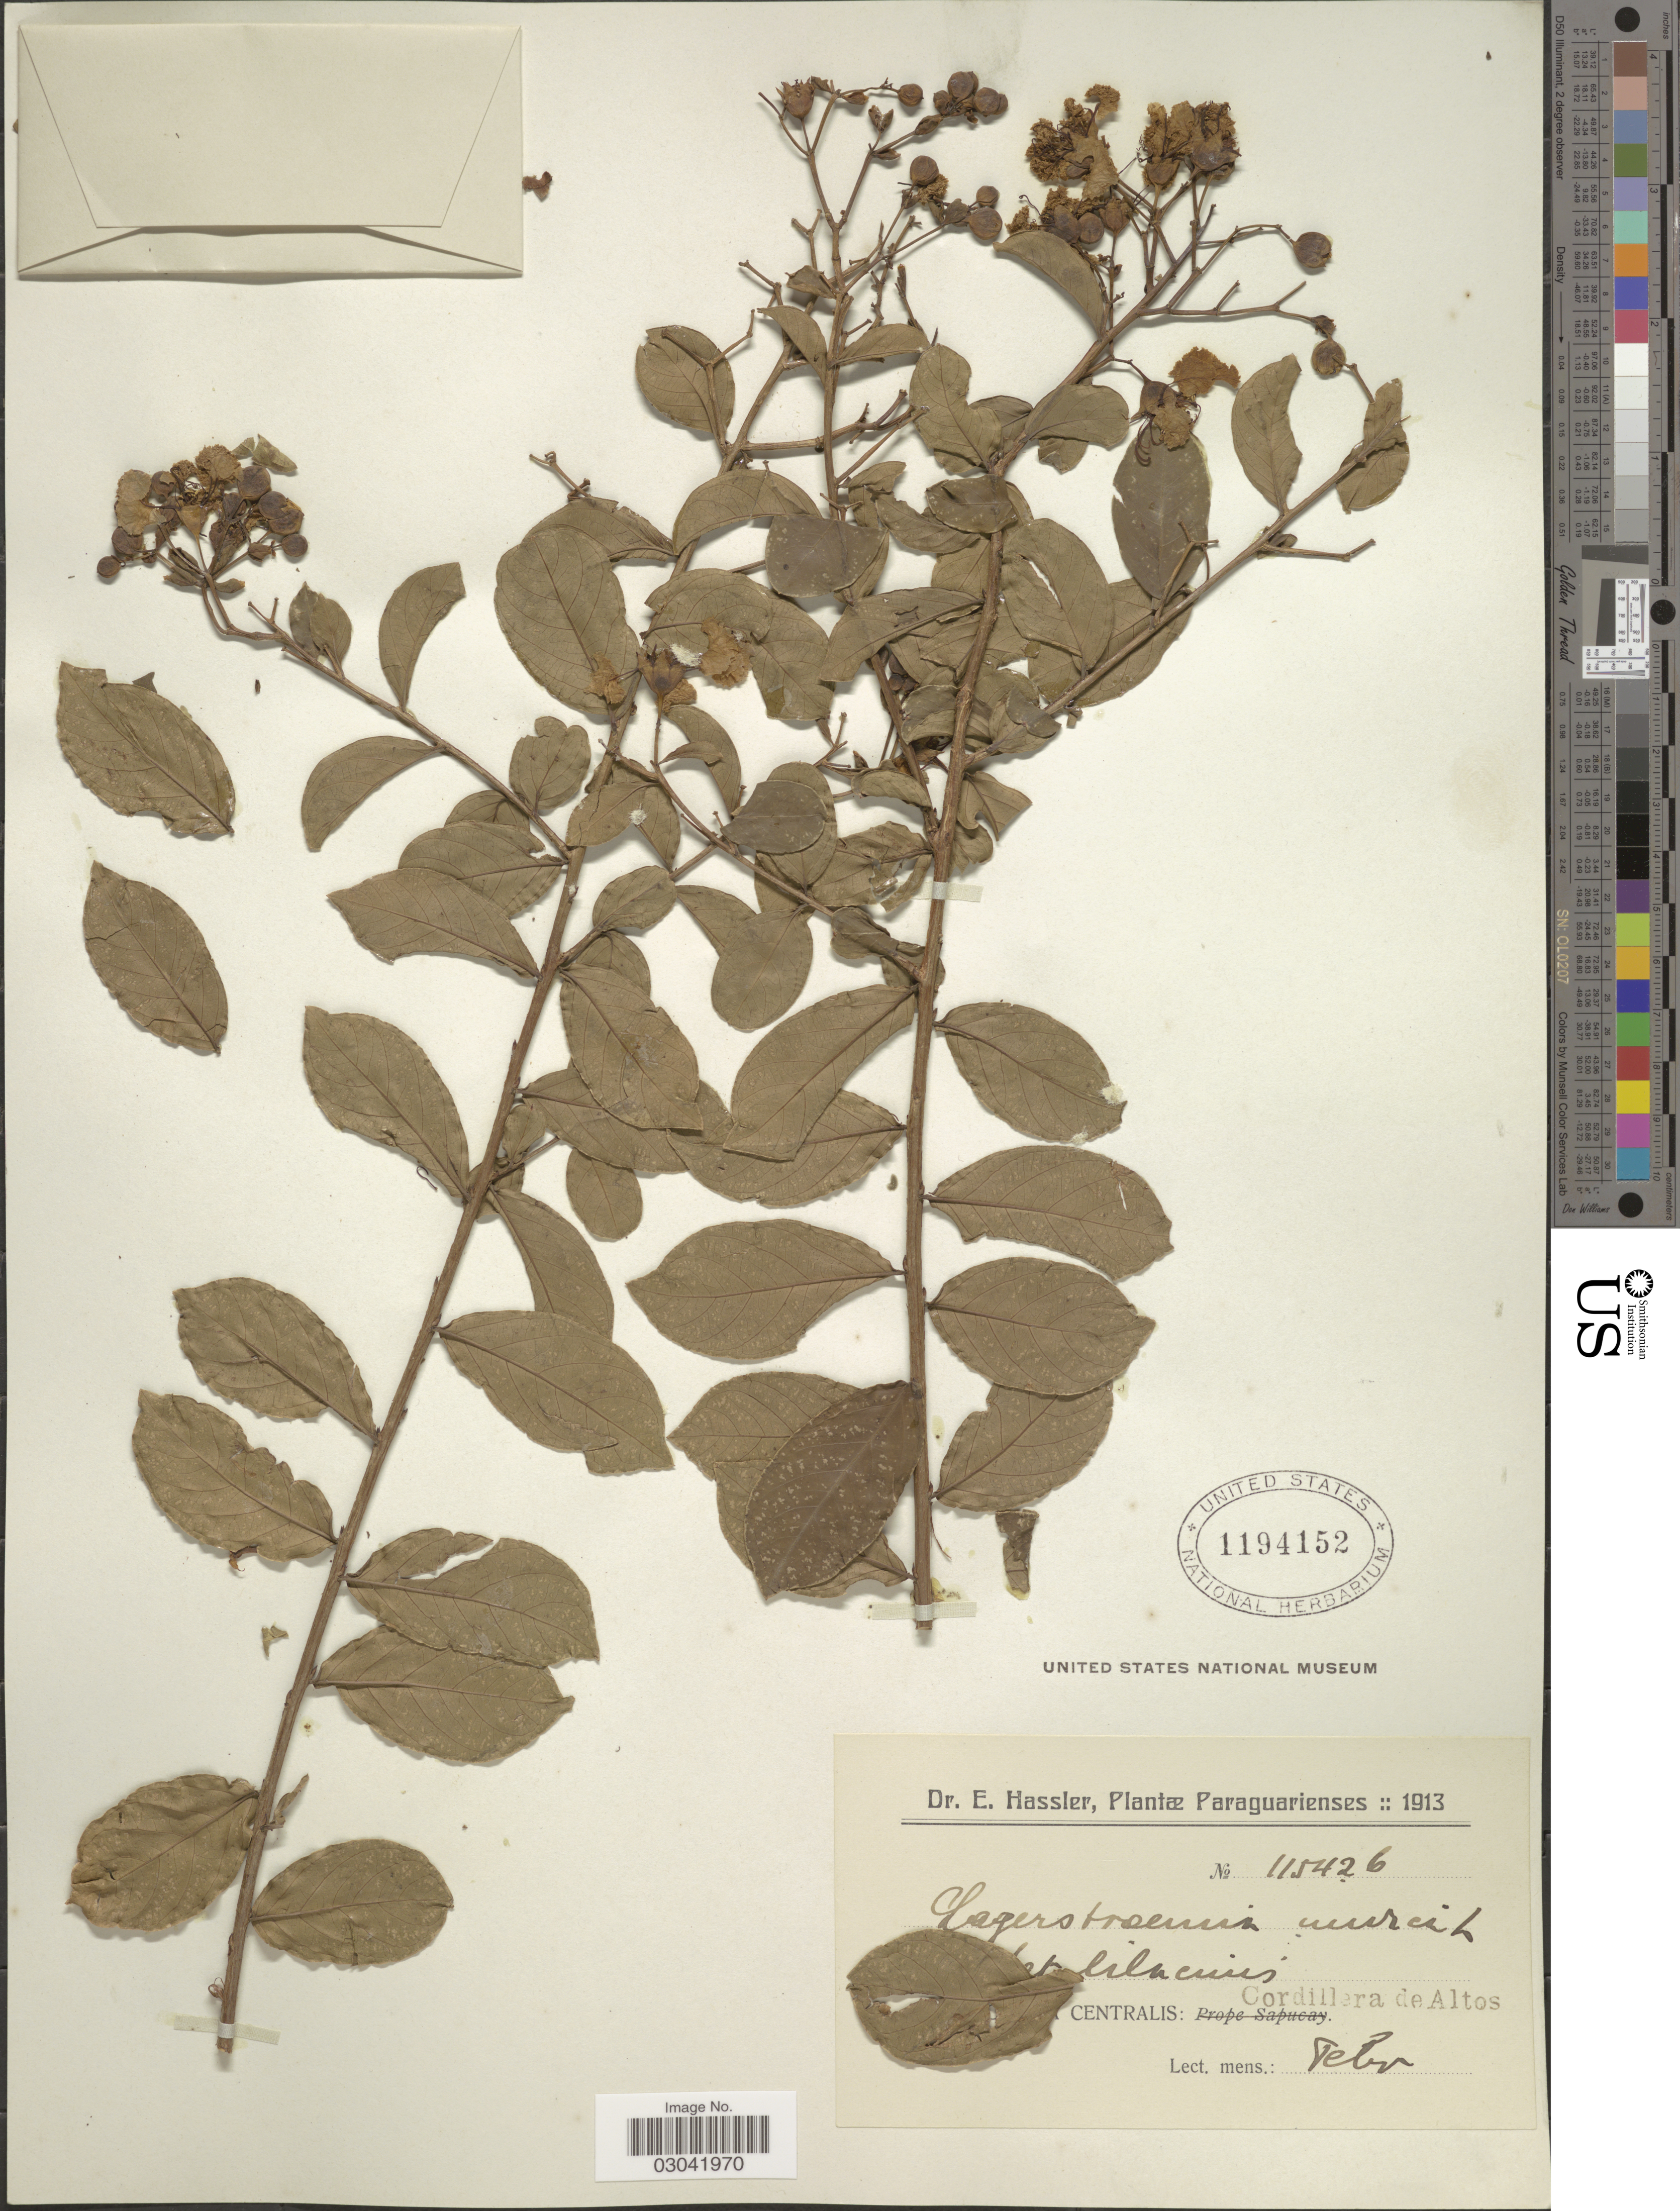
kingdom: Plantae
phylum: Tracheophyta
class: Magnoliopsida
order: Myrtales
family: Lythraceae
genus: Lagerstroemia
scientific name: Lagerstroemia indica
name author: L.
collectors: E. Hassler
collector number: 115426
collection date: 1913-02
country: Paraguay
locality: [illegible text] centralis: Cordillera de Altos.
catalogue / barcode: US 1194152